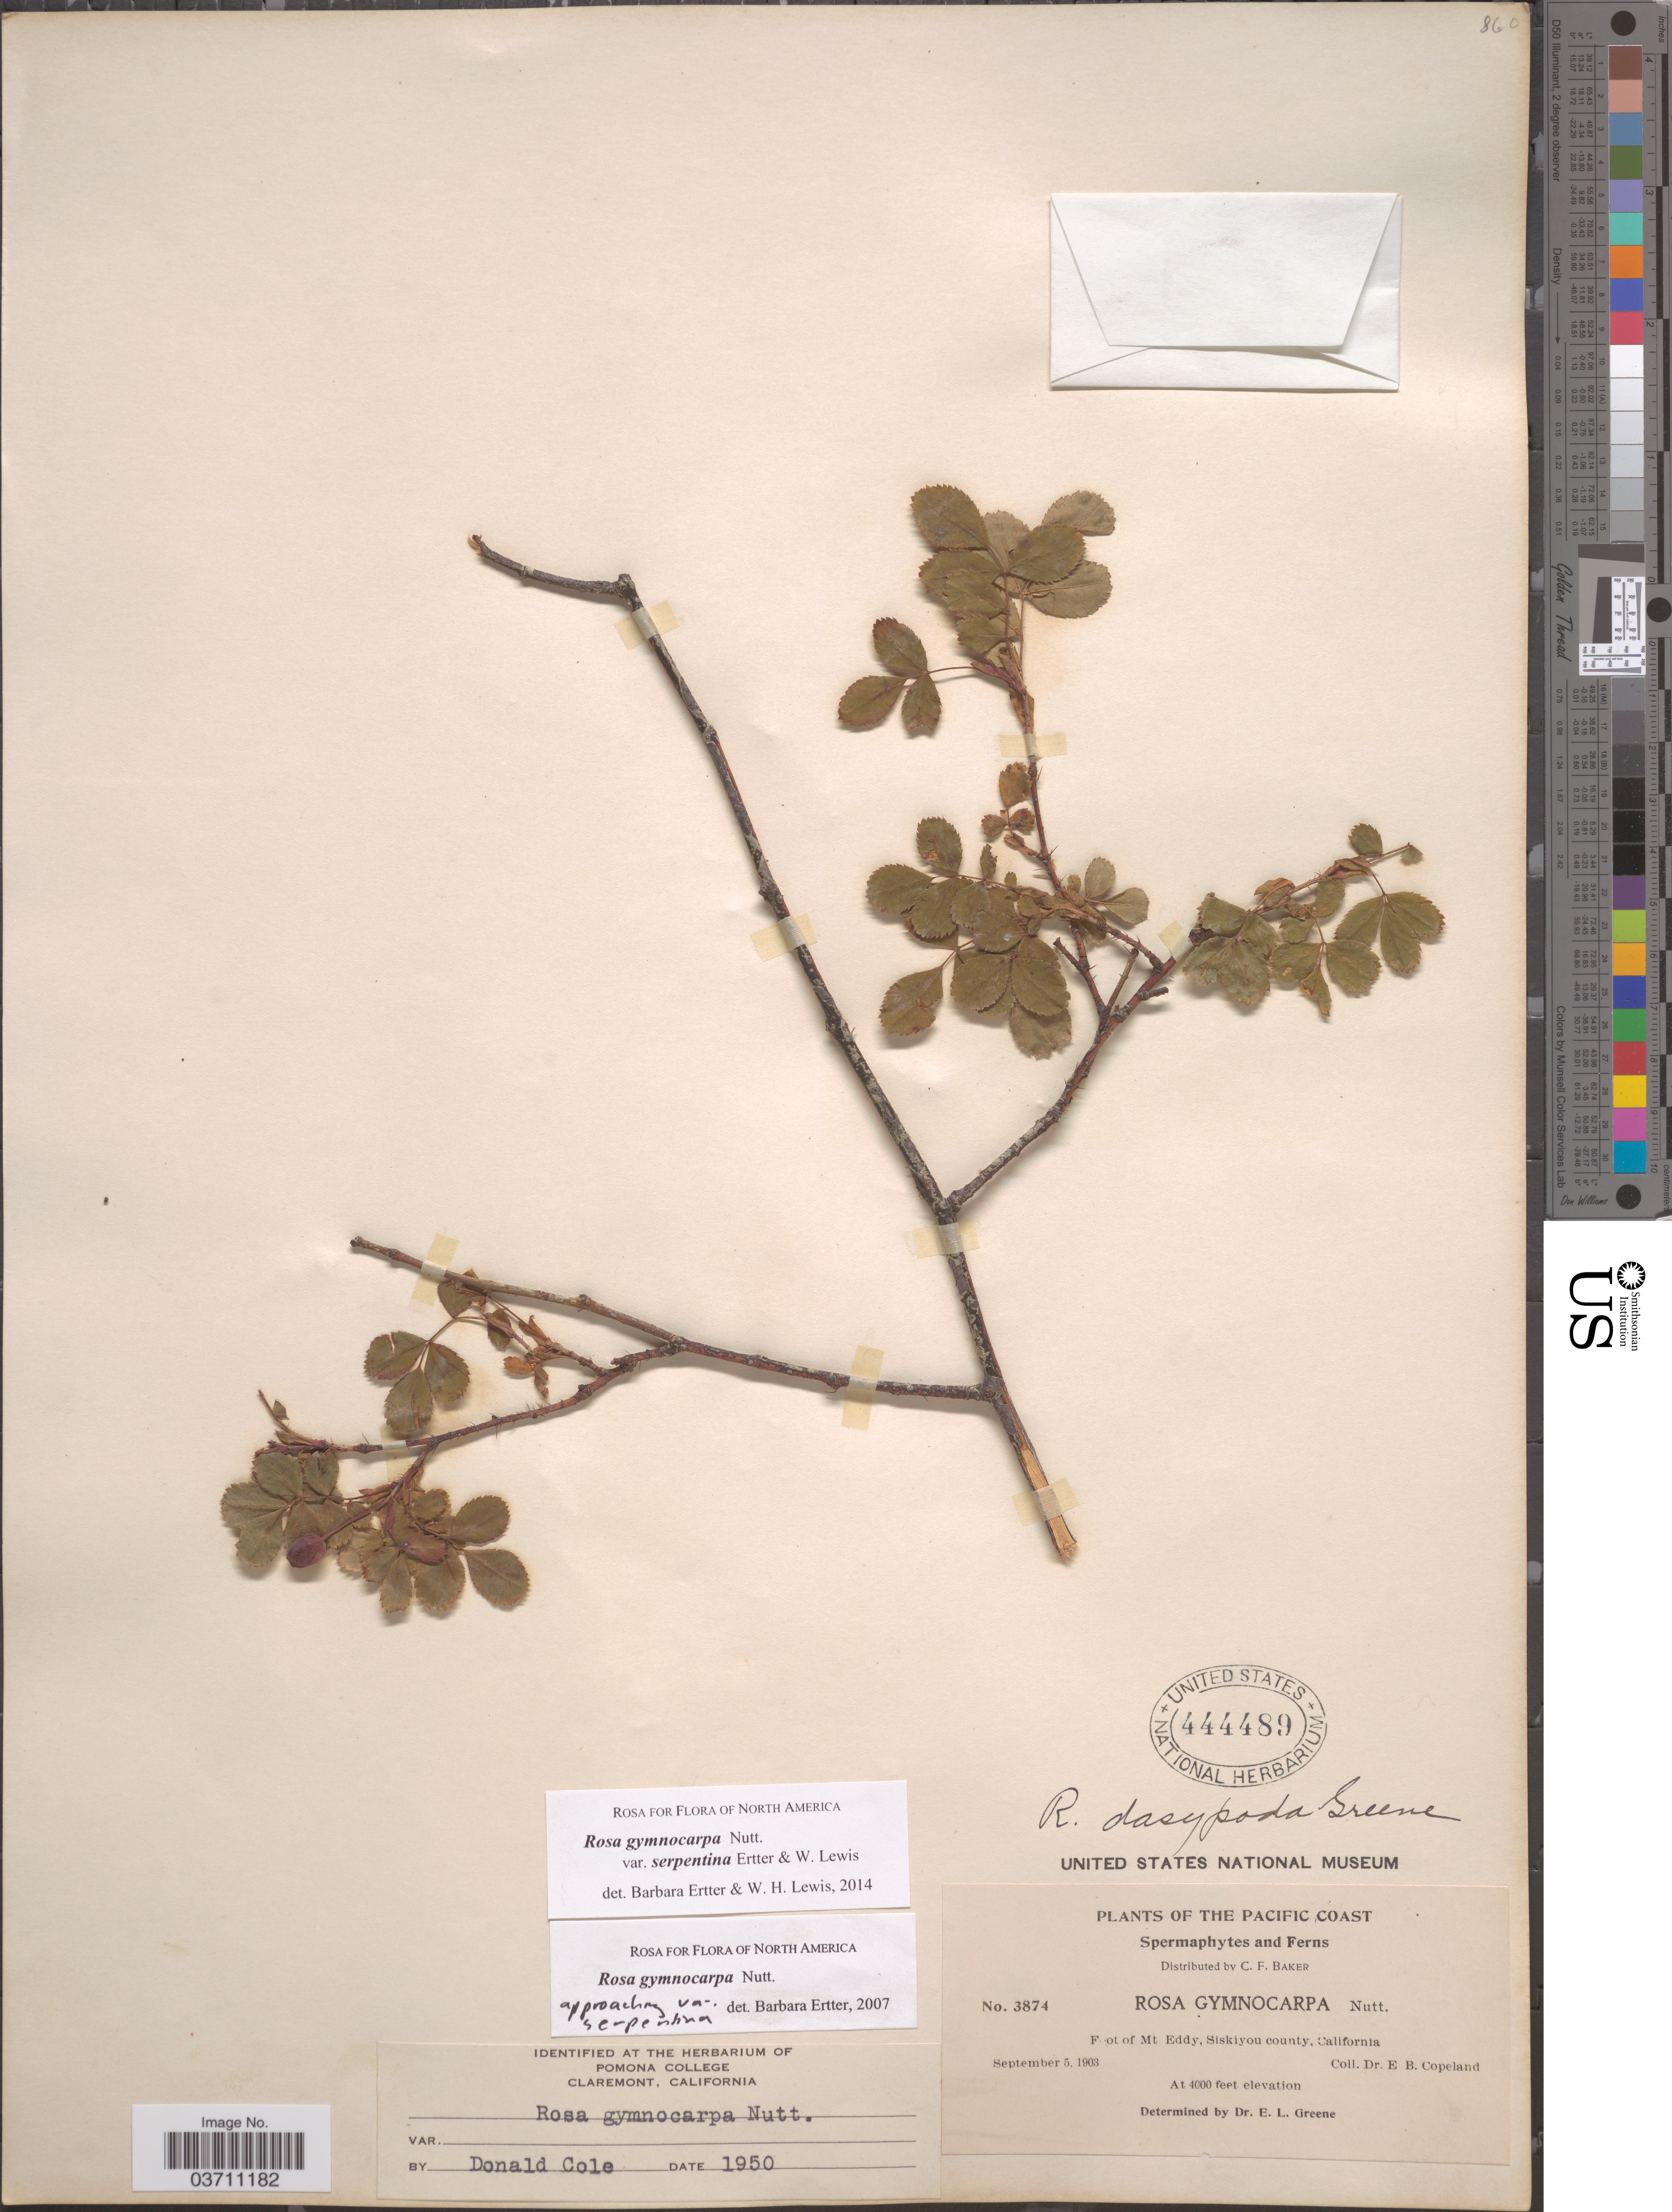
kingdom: Plantae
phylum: Tracheophyta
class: Magnoliopsida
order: Rosales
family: Rosaceae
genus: Rosa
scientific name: Rosa gymnocarpa var. serpentina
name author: Ertter & W.H. Lewis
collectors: E. B. Copeland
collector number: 3874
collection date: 1903-09-05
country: United States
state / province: California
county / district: Siskiyou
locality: The Pacific Coast. Foot of Mt Eddy, Siskiyou county.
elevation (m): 1219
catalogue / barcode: US 444489